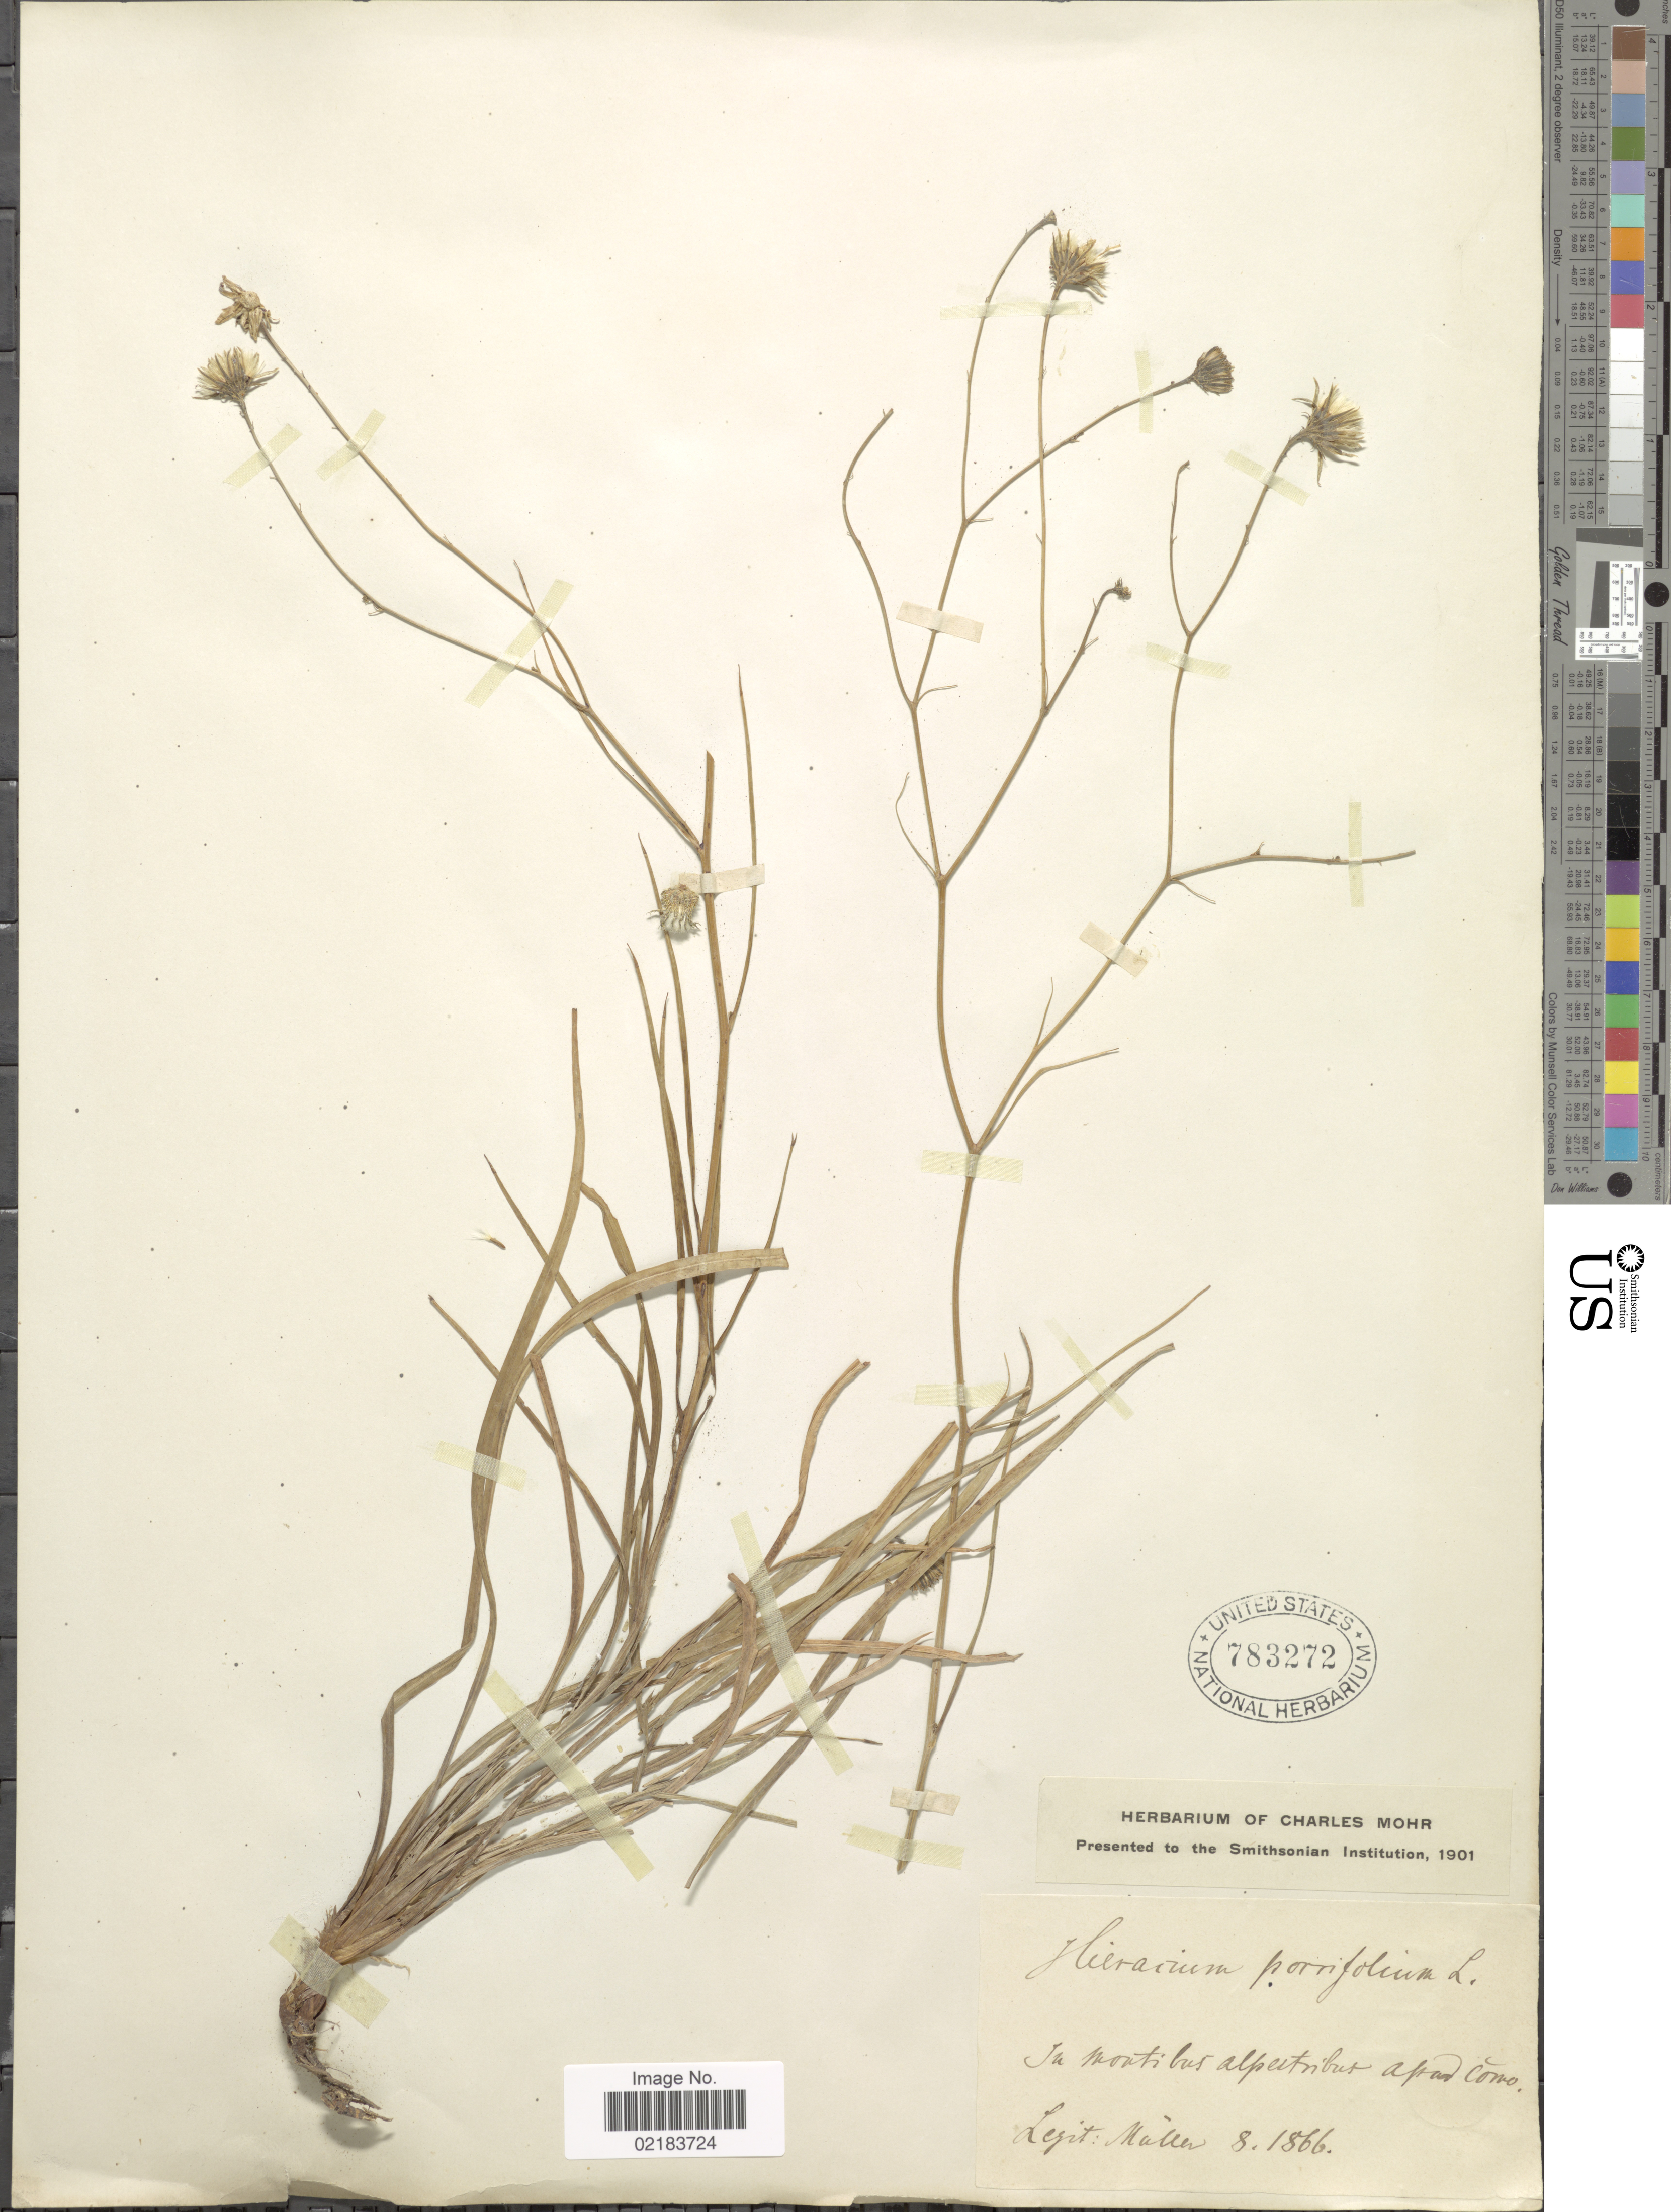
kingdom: Plantae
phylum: Tracheophyta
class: Magnoliopsida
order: Asterales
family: Asteraceae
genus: Hieracium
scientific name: Hieracium porrifolium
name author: L.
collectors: -- Müller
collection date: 1866-08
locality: In montibus alpestribus apad Como. [interpreted]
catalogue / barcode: US 783272